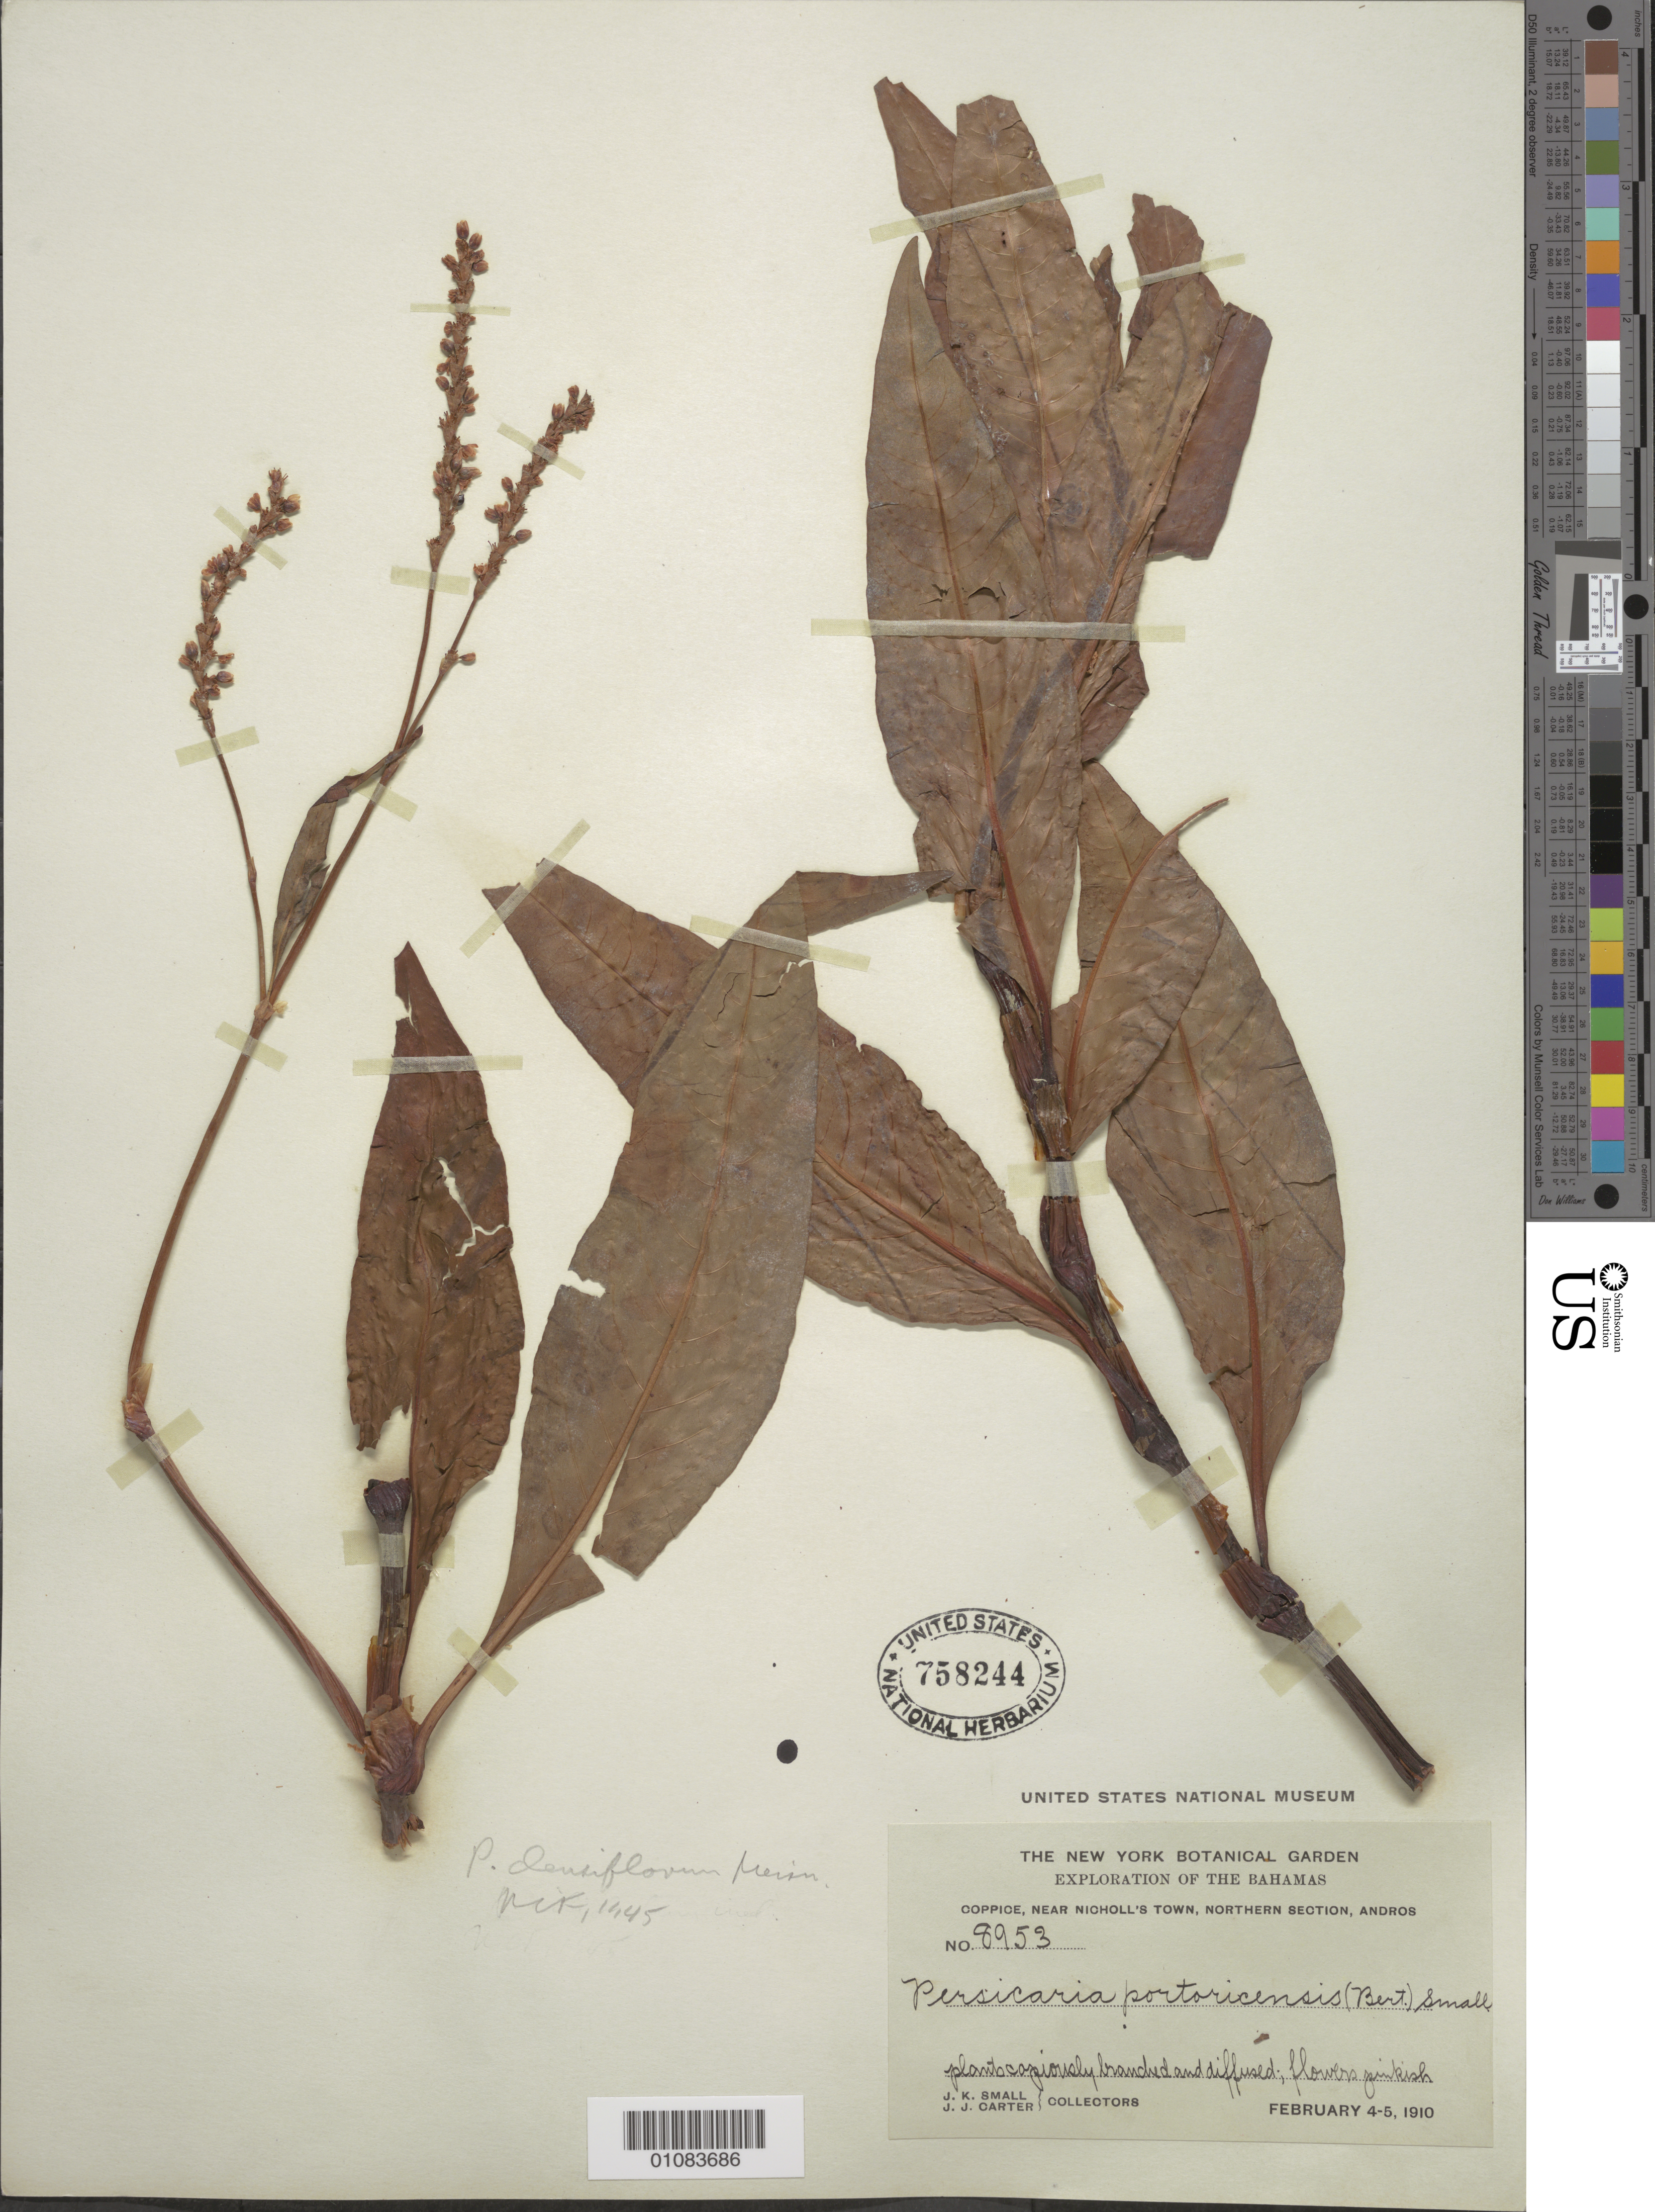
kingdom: Plantae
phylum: Tracheophyta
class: Magnoliopsida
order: Caryophyllales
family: Polygonaceae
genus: Polygonum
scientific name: Polygonum densiflorum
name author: Meisn.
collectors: J. K. Small & J. J. Carter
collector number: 8953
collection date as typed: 04 Feb 1910 to 05 Feb 1910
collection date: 1910-02-04/1910-02-05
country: Bahamas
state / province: North Andros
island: Andros I.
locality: Andros, northern section, near Nicholl's Town, Coppice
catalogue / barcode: US 758244